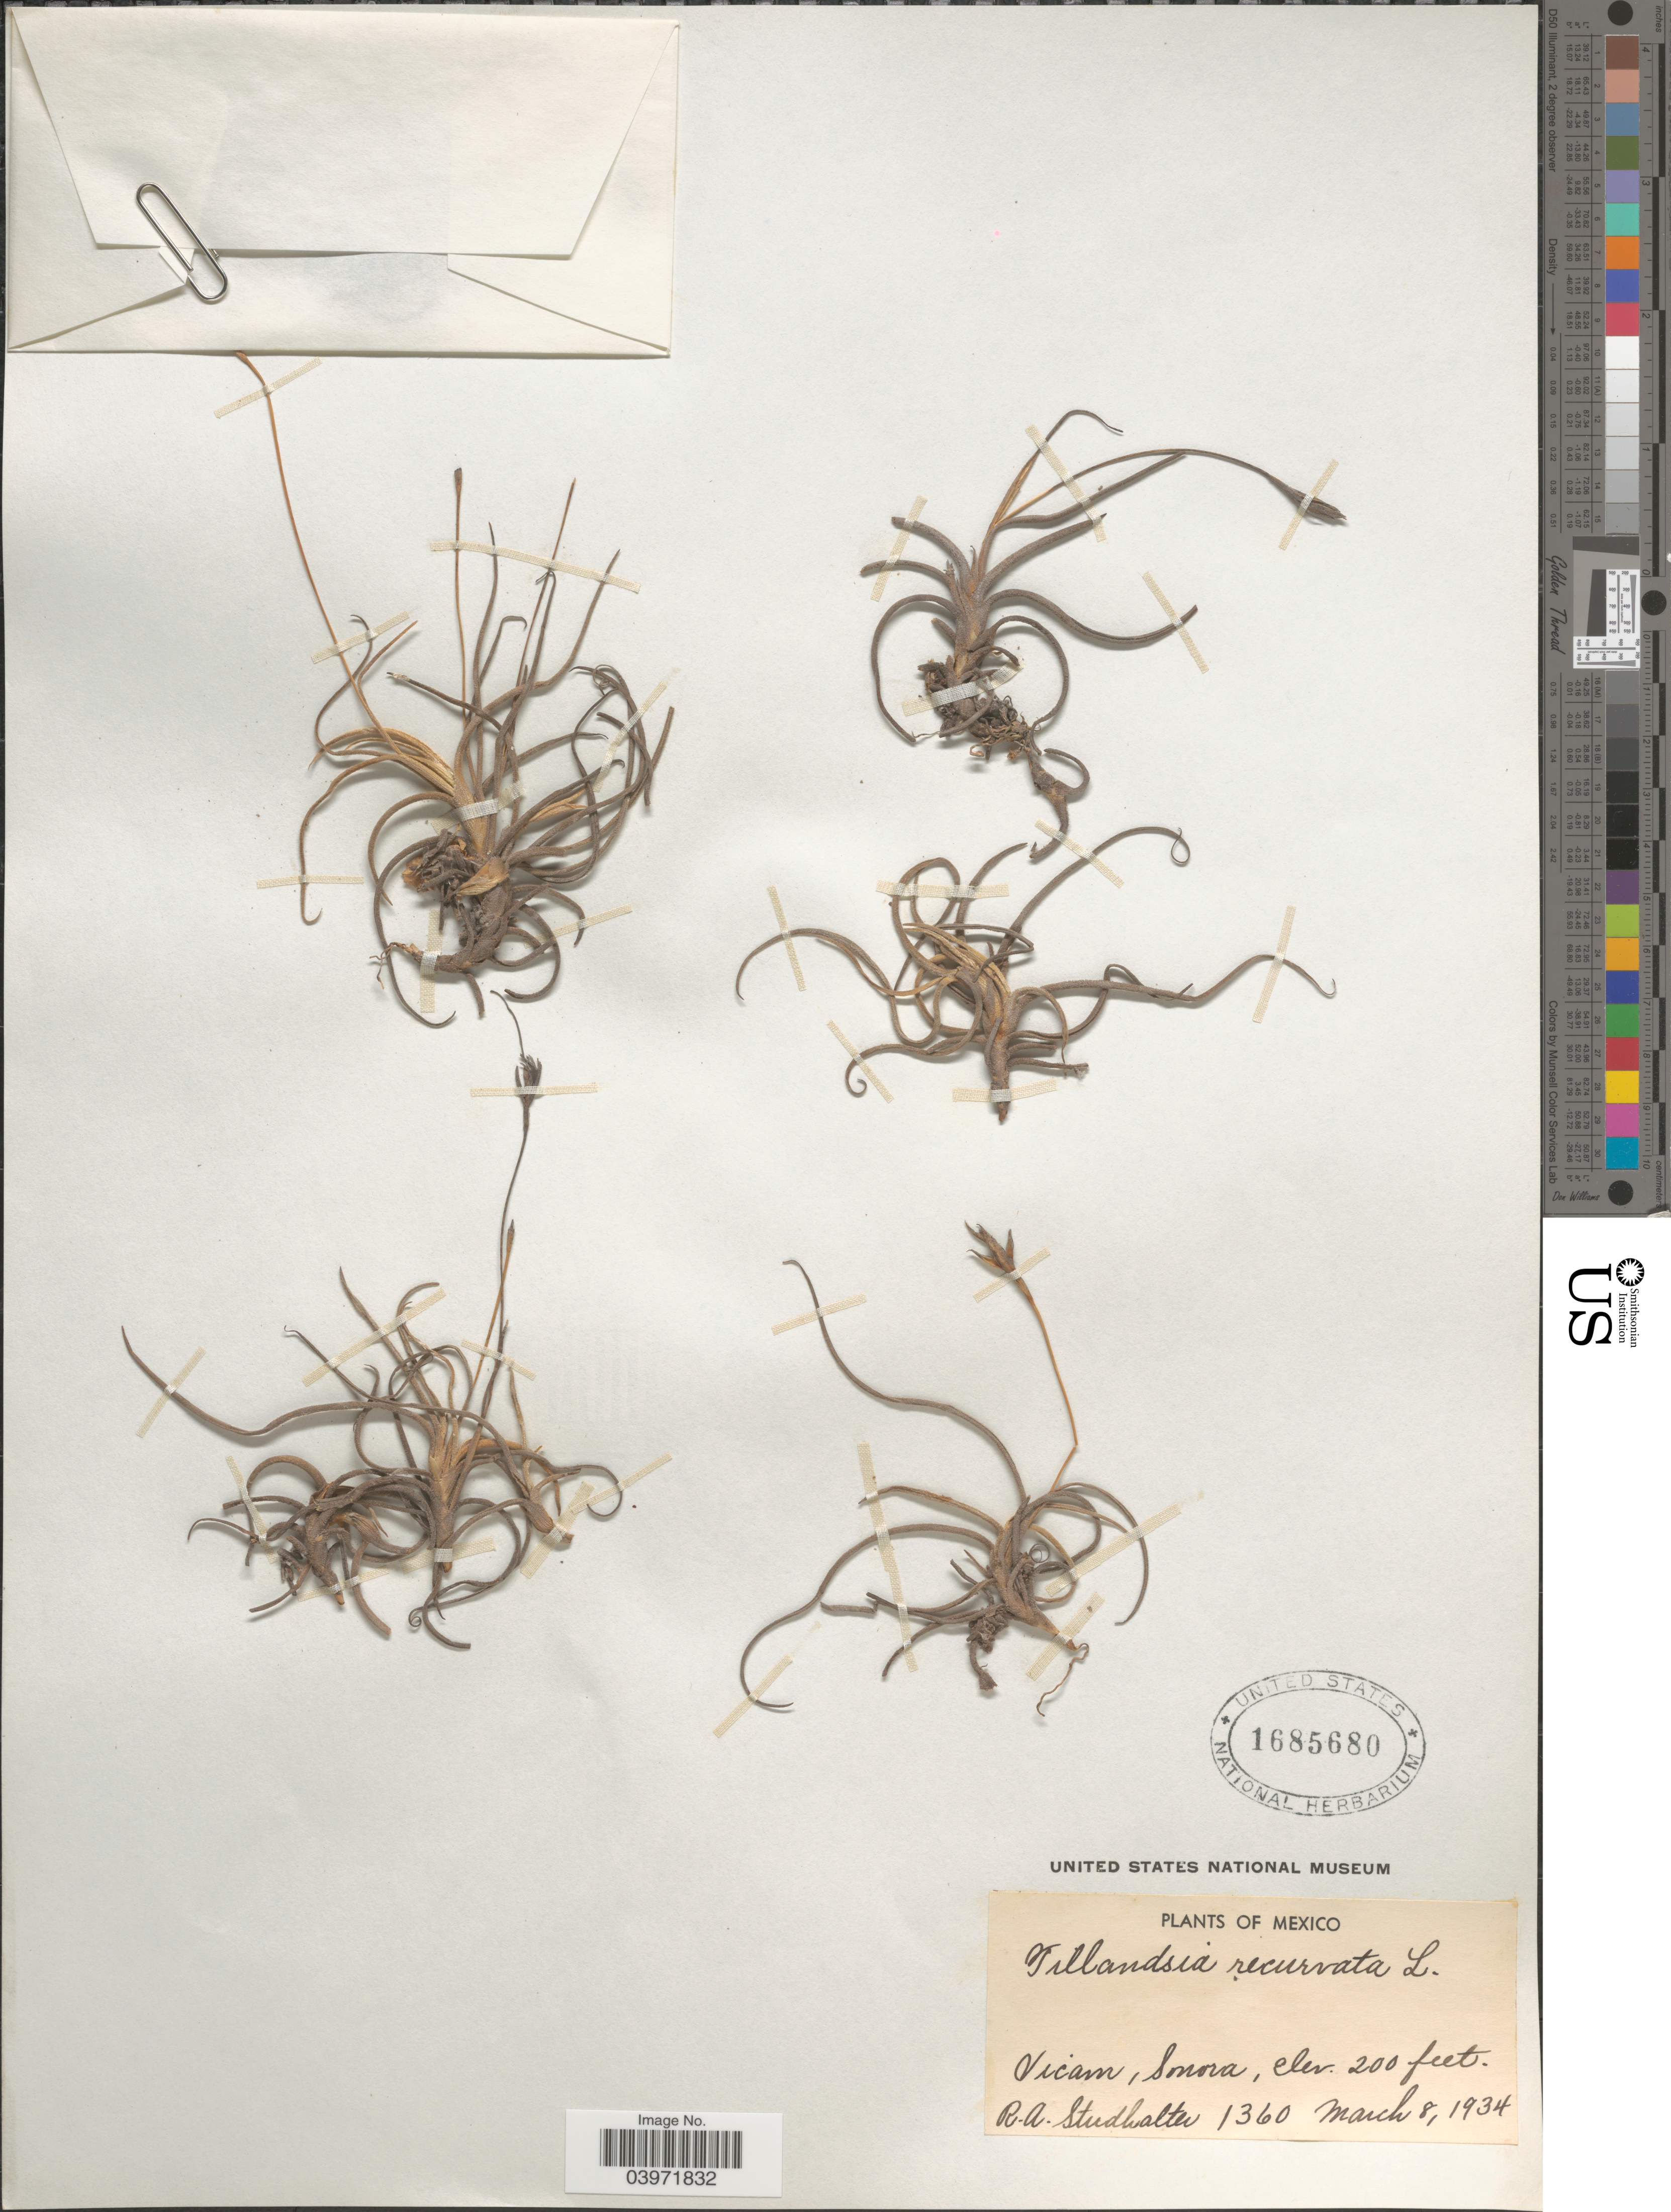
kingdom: Plantae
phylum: Tracheophyta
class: Liliopsida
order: Poales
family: Bromeliaceae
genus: Tillandsia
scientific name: Tillandsia recurvata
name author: L.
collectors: R. Studhalter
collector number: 1360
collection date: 1934-03-08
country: Mexico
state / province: Sonora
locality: Vicam.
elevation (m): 61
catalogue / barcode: US 1685680